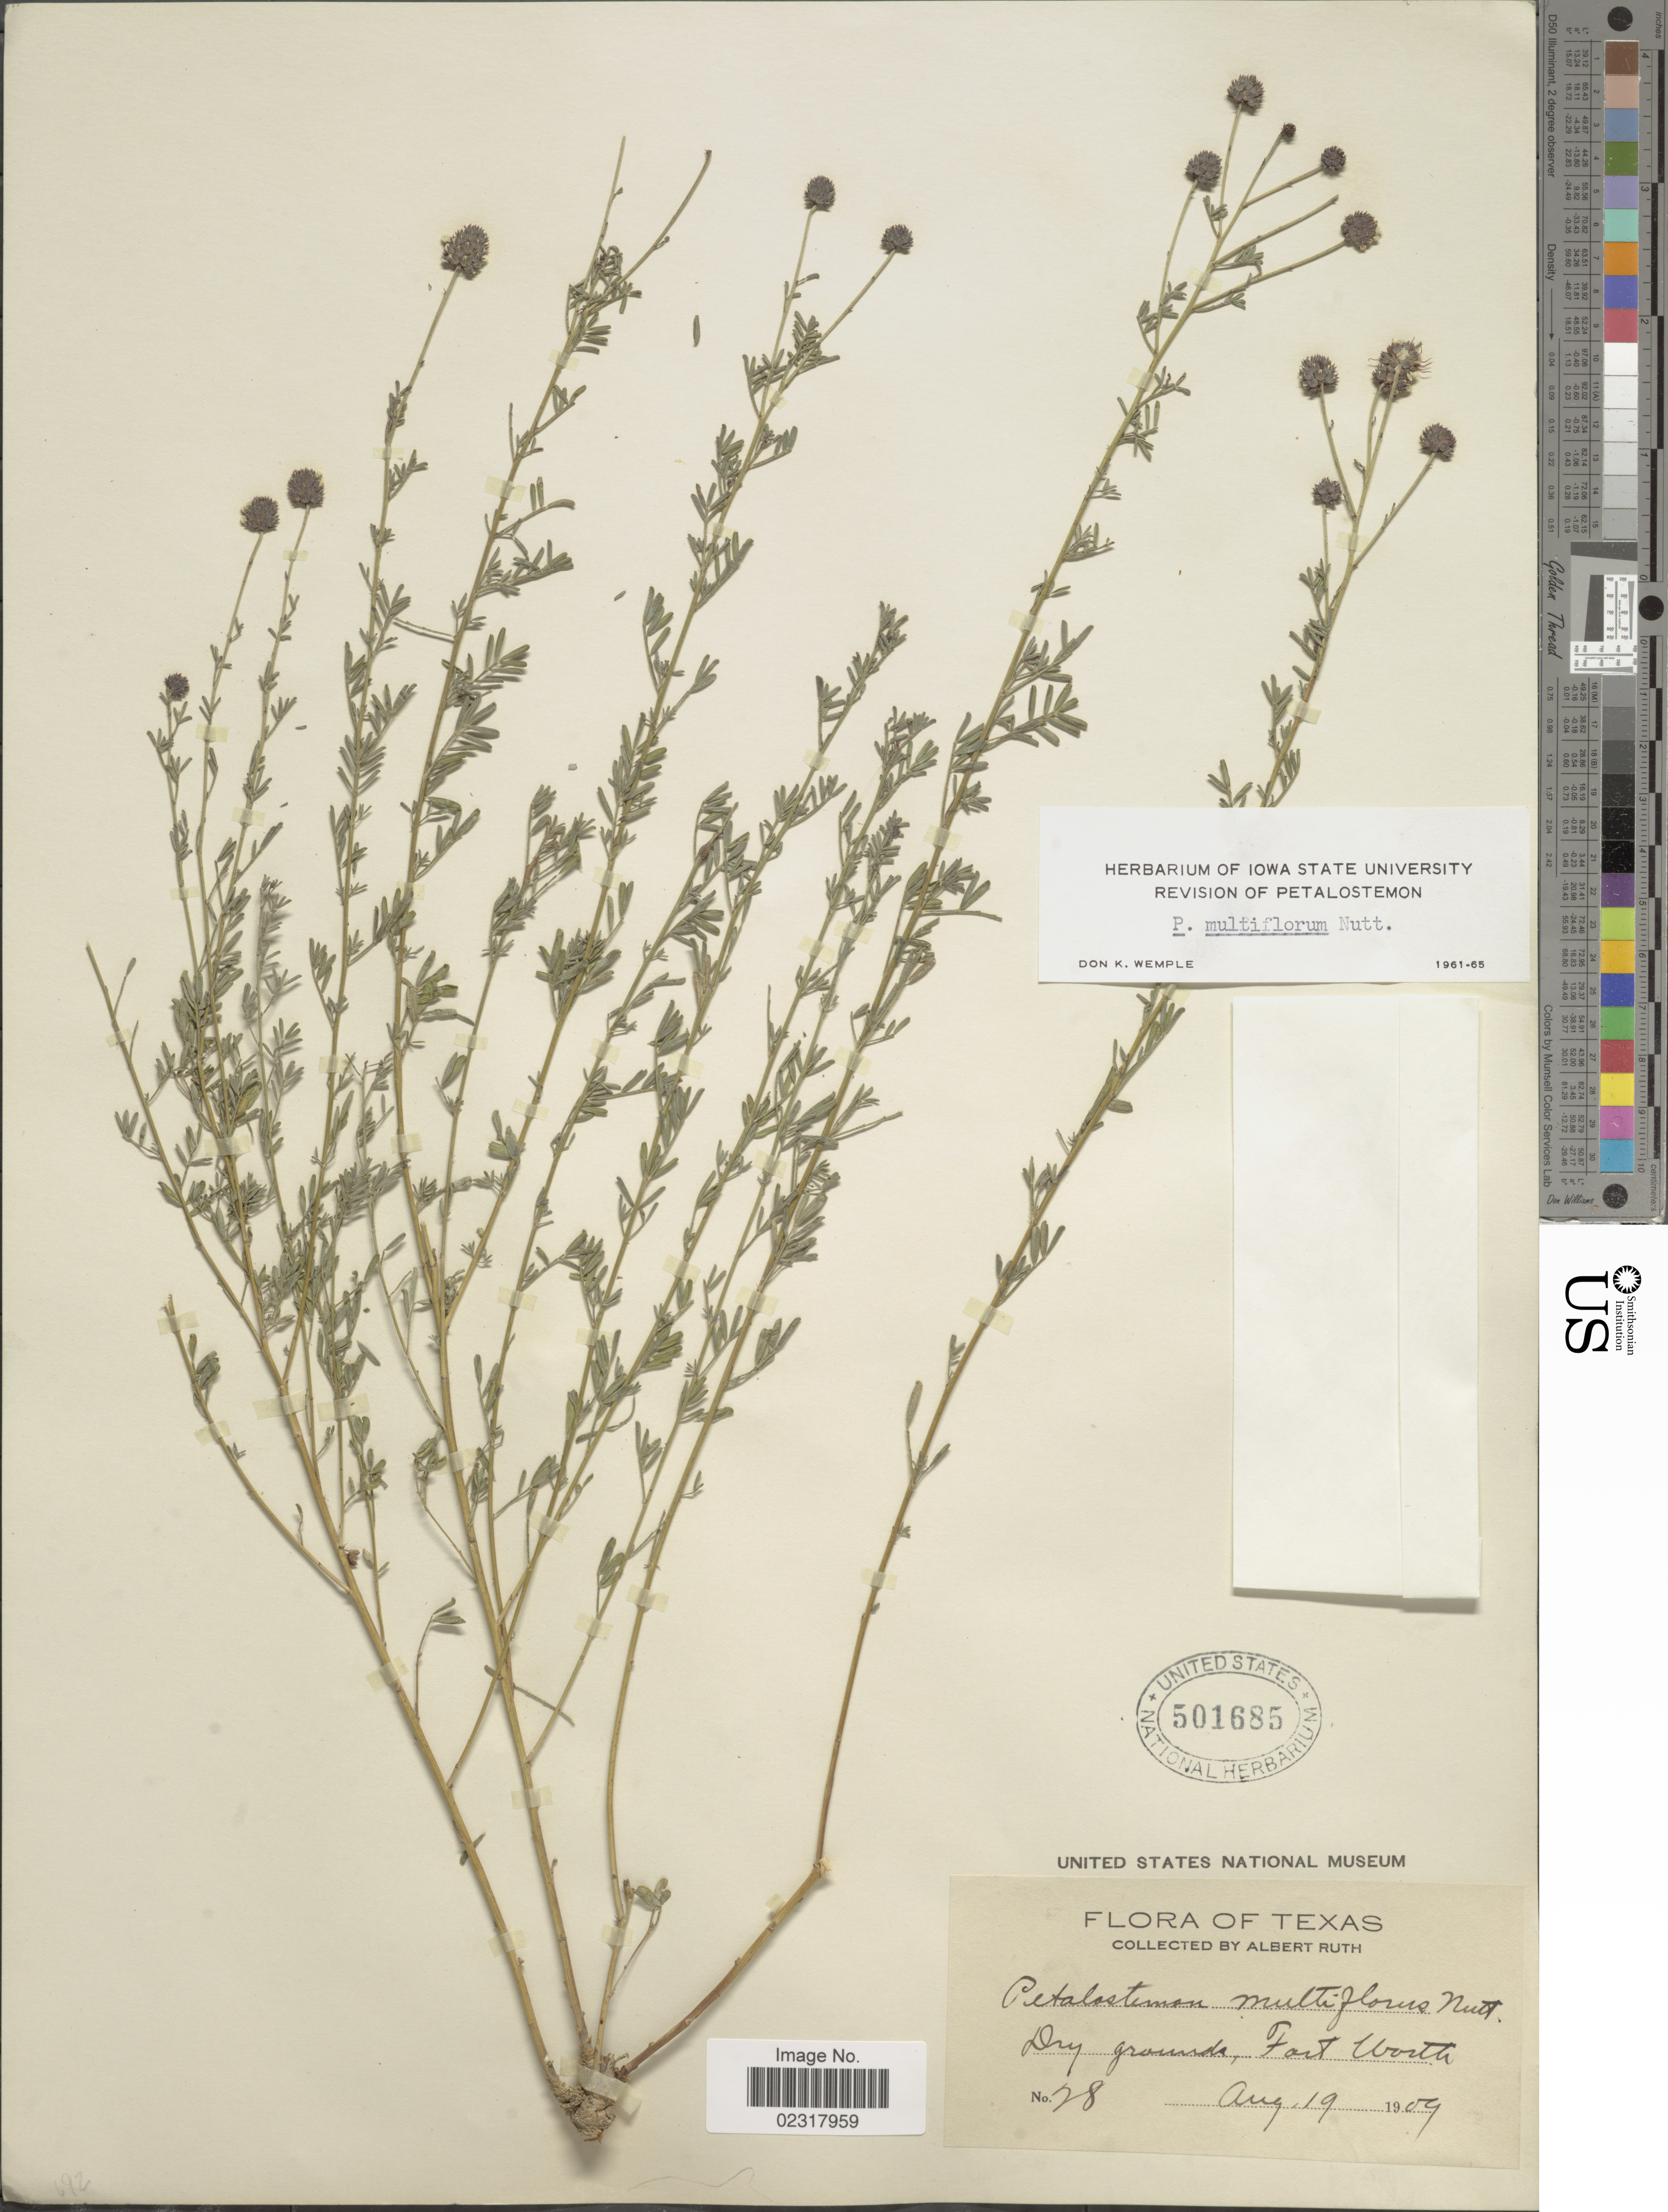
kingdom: Plantae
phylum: Tracheophyta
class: Magnoliopsida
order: Fabales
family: Fabaceae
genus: Dalea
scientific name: Dalea multiflora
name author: (Nutt.) Shinners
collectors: A. Ruth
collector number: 28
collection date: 1909-08-19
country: United States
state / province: Texas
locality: Dry grounds, Fort Worth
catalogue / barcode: US 501685